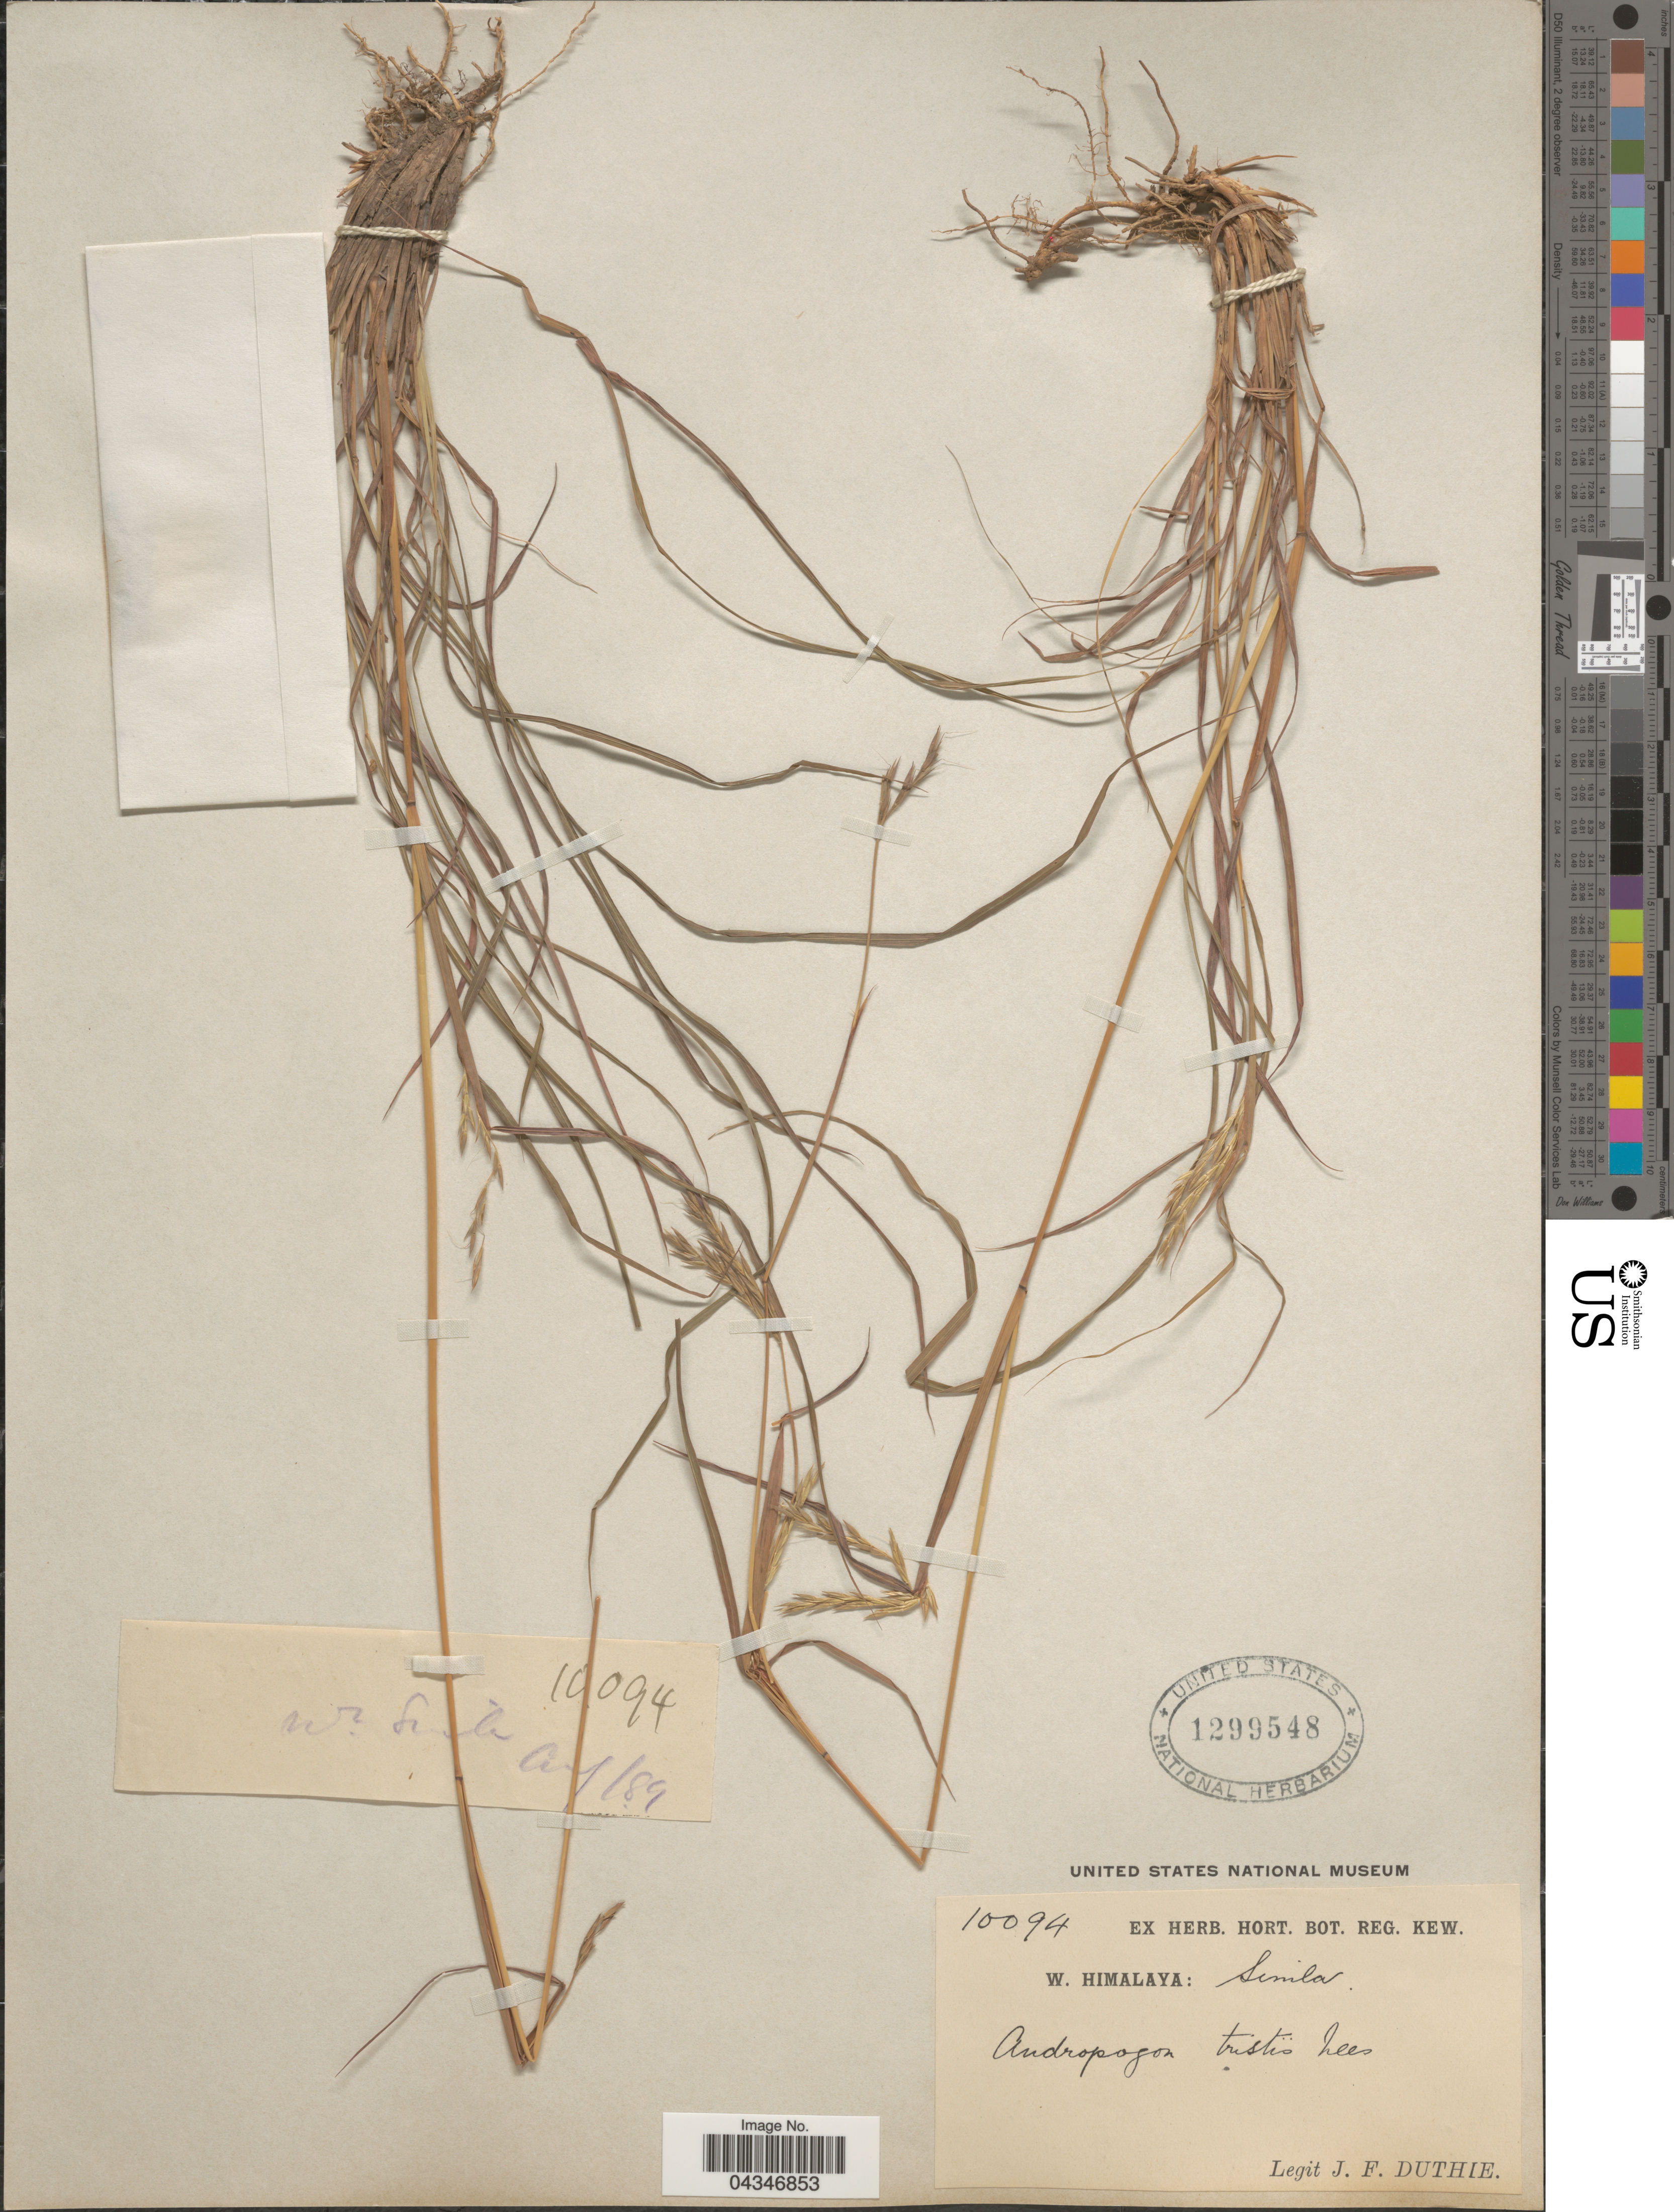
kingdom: Plantae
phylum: Tracheophyta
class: Liliopsida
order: Poales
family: Poaceae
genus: Andropogon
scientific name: Andropogon munroi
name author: C.B. Clarke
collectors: J. F. Duthie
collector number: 10094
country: India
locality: W. Himalaya: Simla.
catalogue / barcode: US 1299548